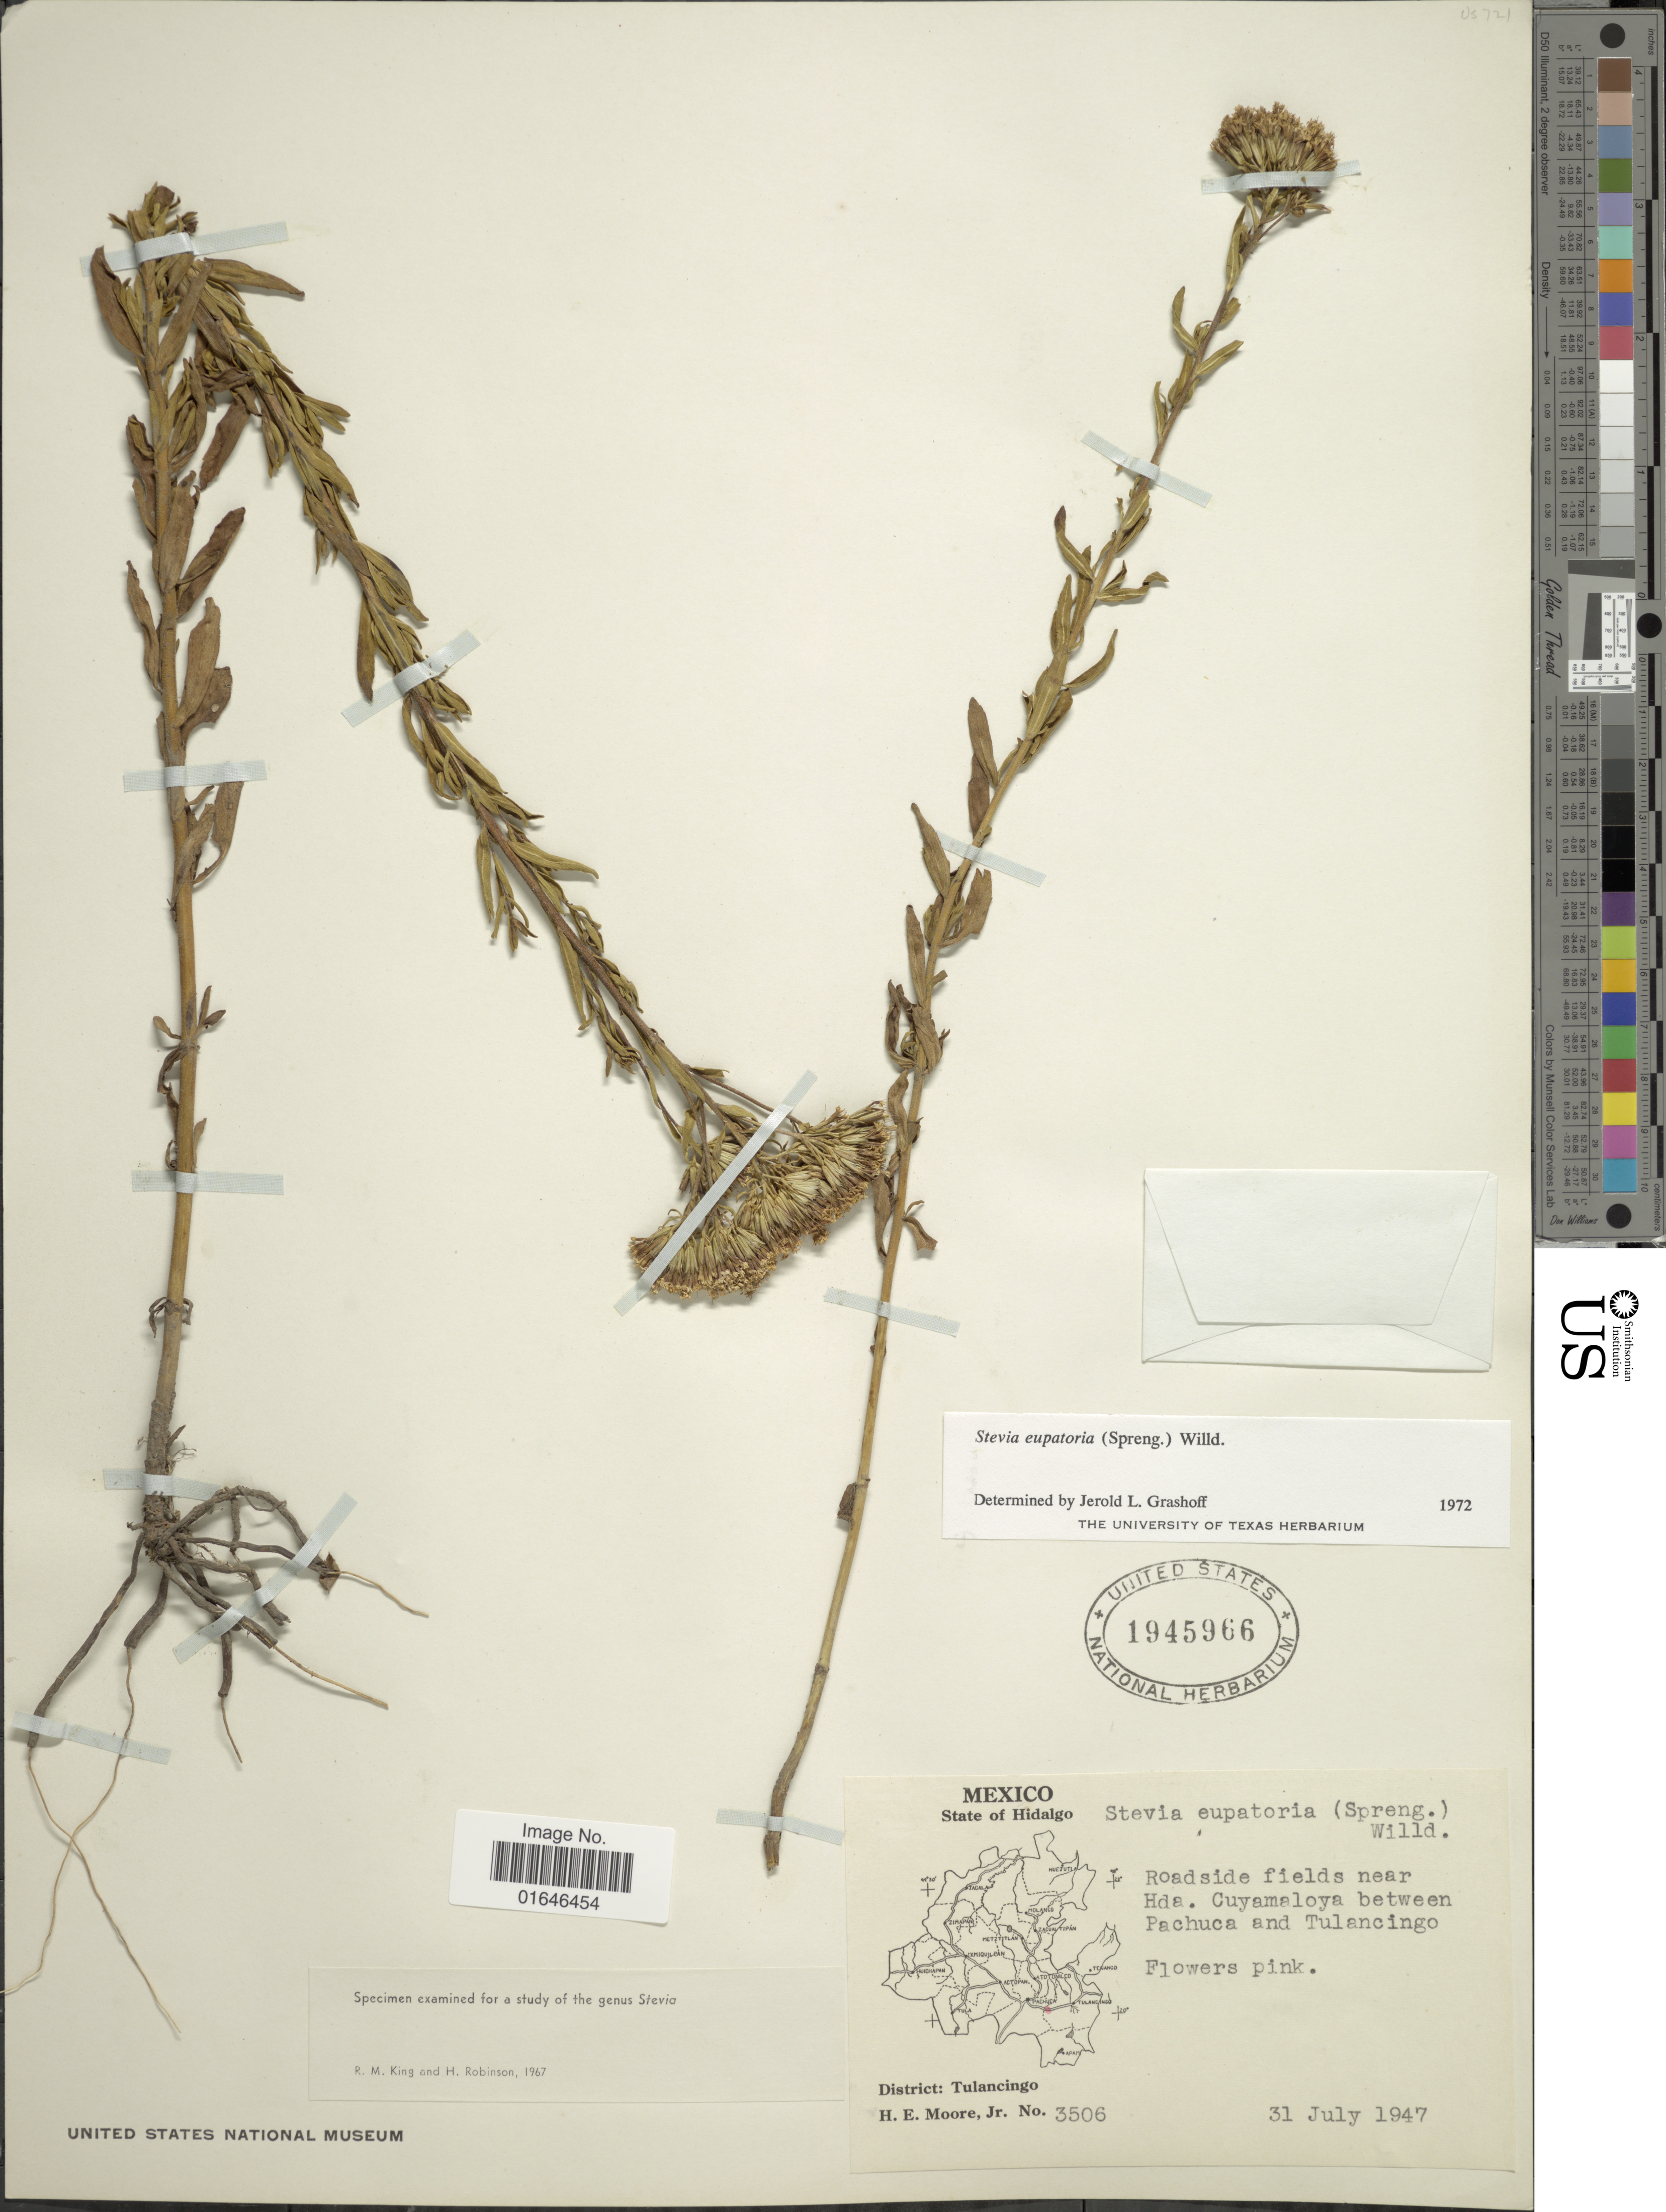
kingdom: Plantae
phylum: Tracheophyta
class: Magnoliopsida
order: Asterales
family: Asteraceae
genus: Stevia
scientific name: Stevia eupatoria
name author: (Spreng.) Willd.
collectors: H. Moore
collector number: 3506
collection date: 1947-07-31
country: Mexico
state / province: Hidalgo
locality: District: Tulancingo, Roadside fields near Hda. Cuyamaloya between Pachuca and Tulancingo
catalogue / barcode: US 1945966